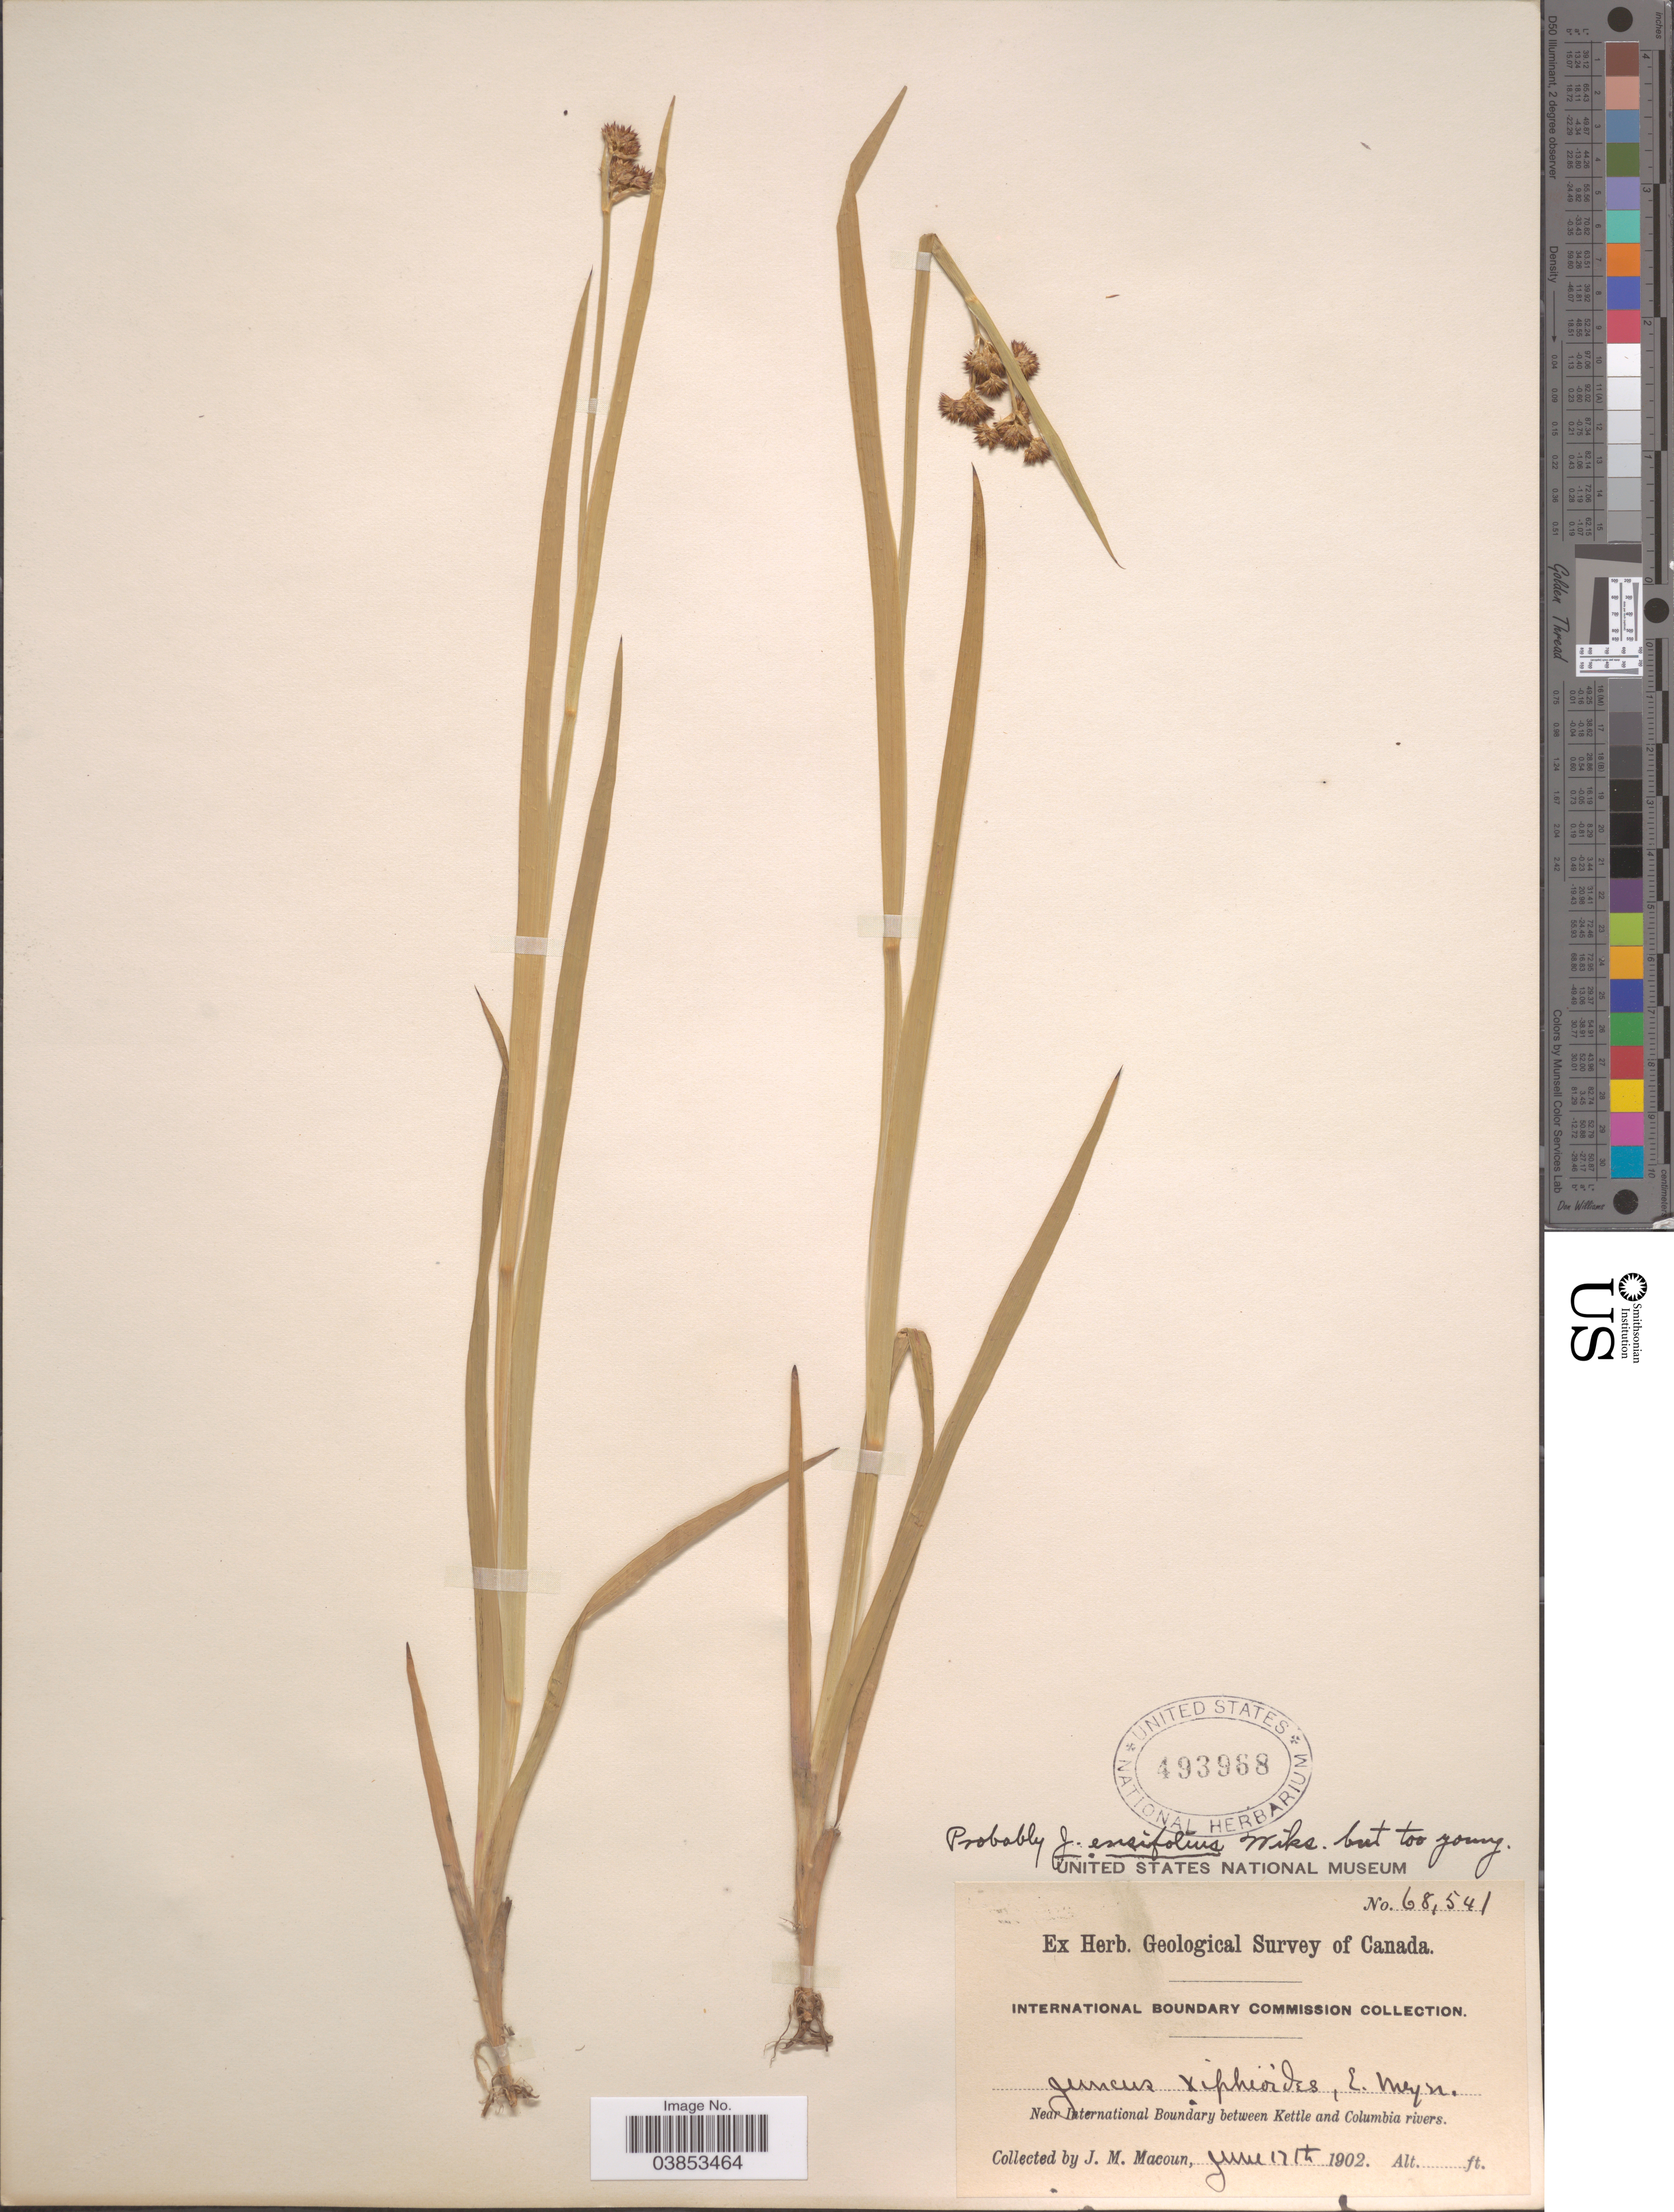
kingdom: Plantae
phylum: Tracheophyta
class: Liliopsida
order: Poales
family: Juncaceae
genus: Juncus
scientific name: Juncus ensifolius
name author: Wikstr.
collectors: J. M. Macoun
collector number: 68541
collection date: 1902-06-17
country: Canada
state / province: British Columbia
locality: Near International Boundary between Kettle and Columbia rivers.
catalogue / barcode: US 493968